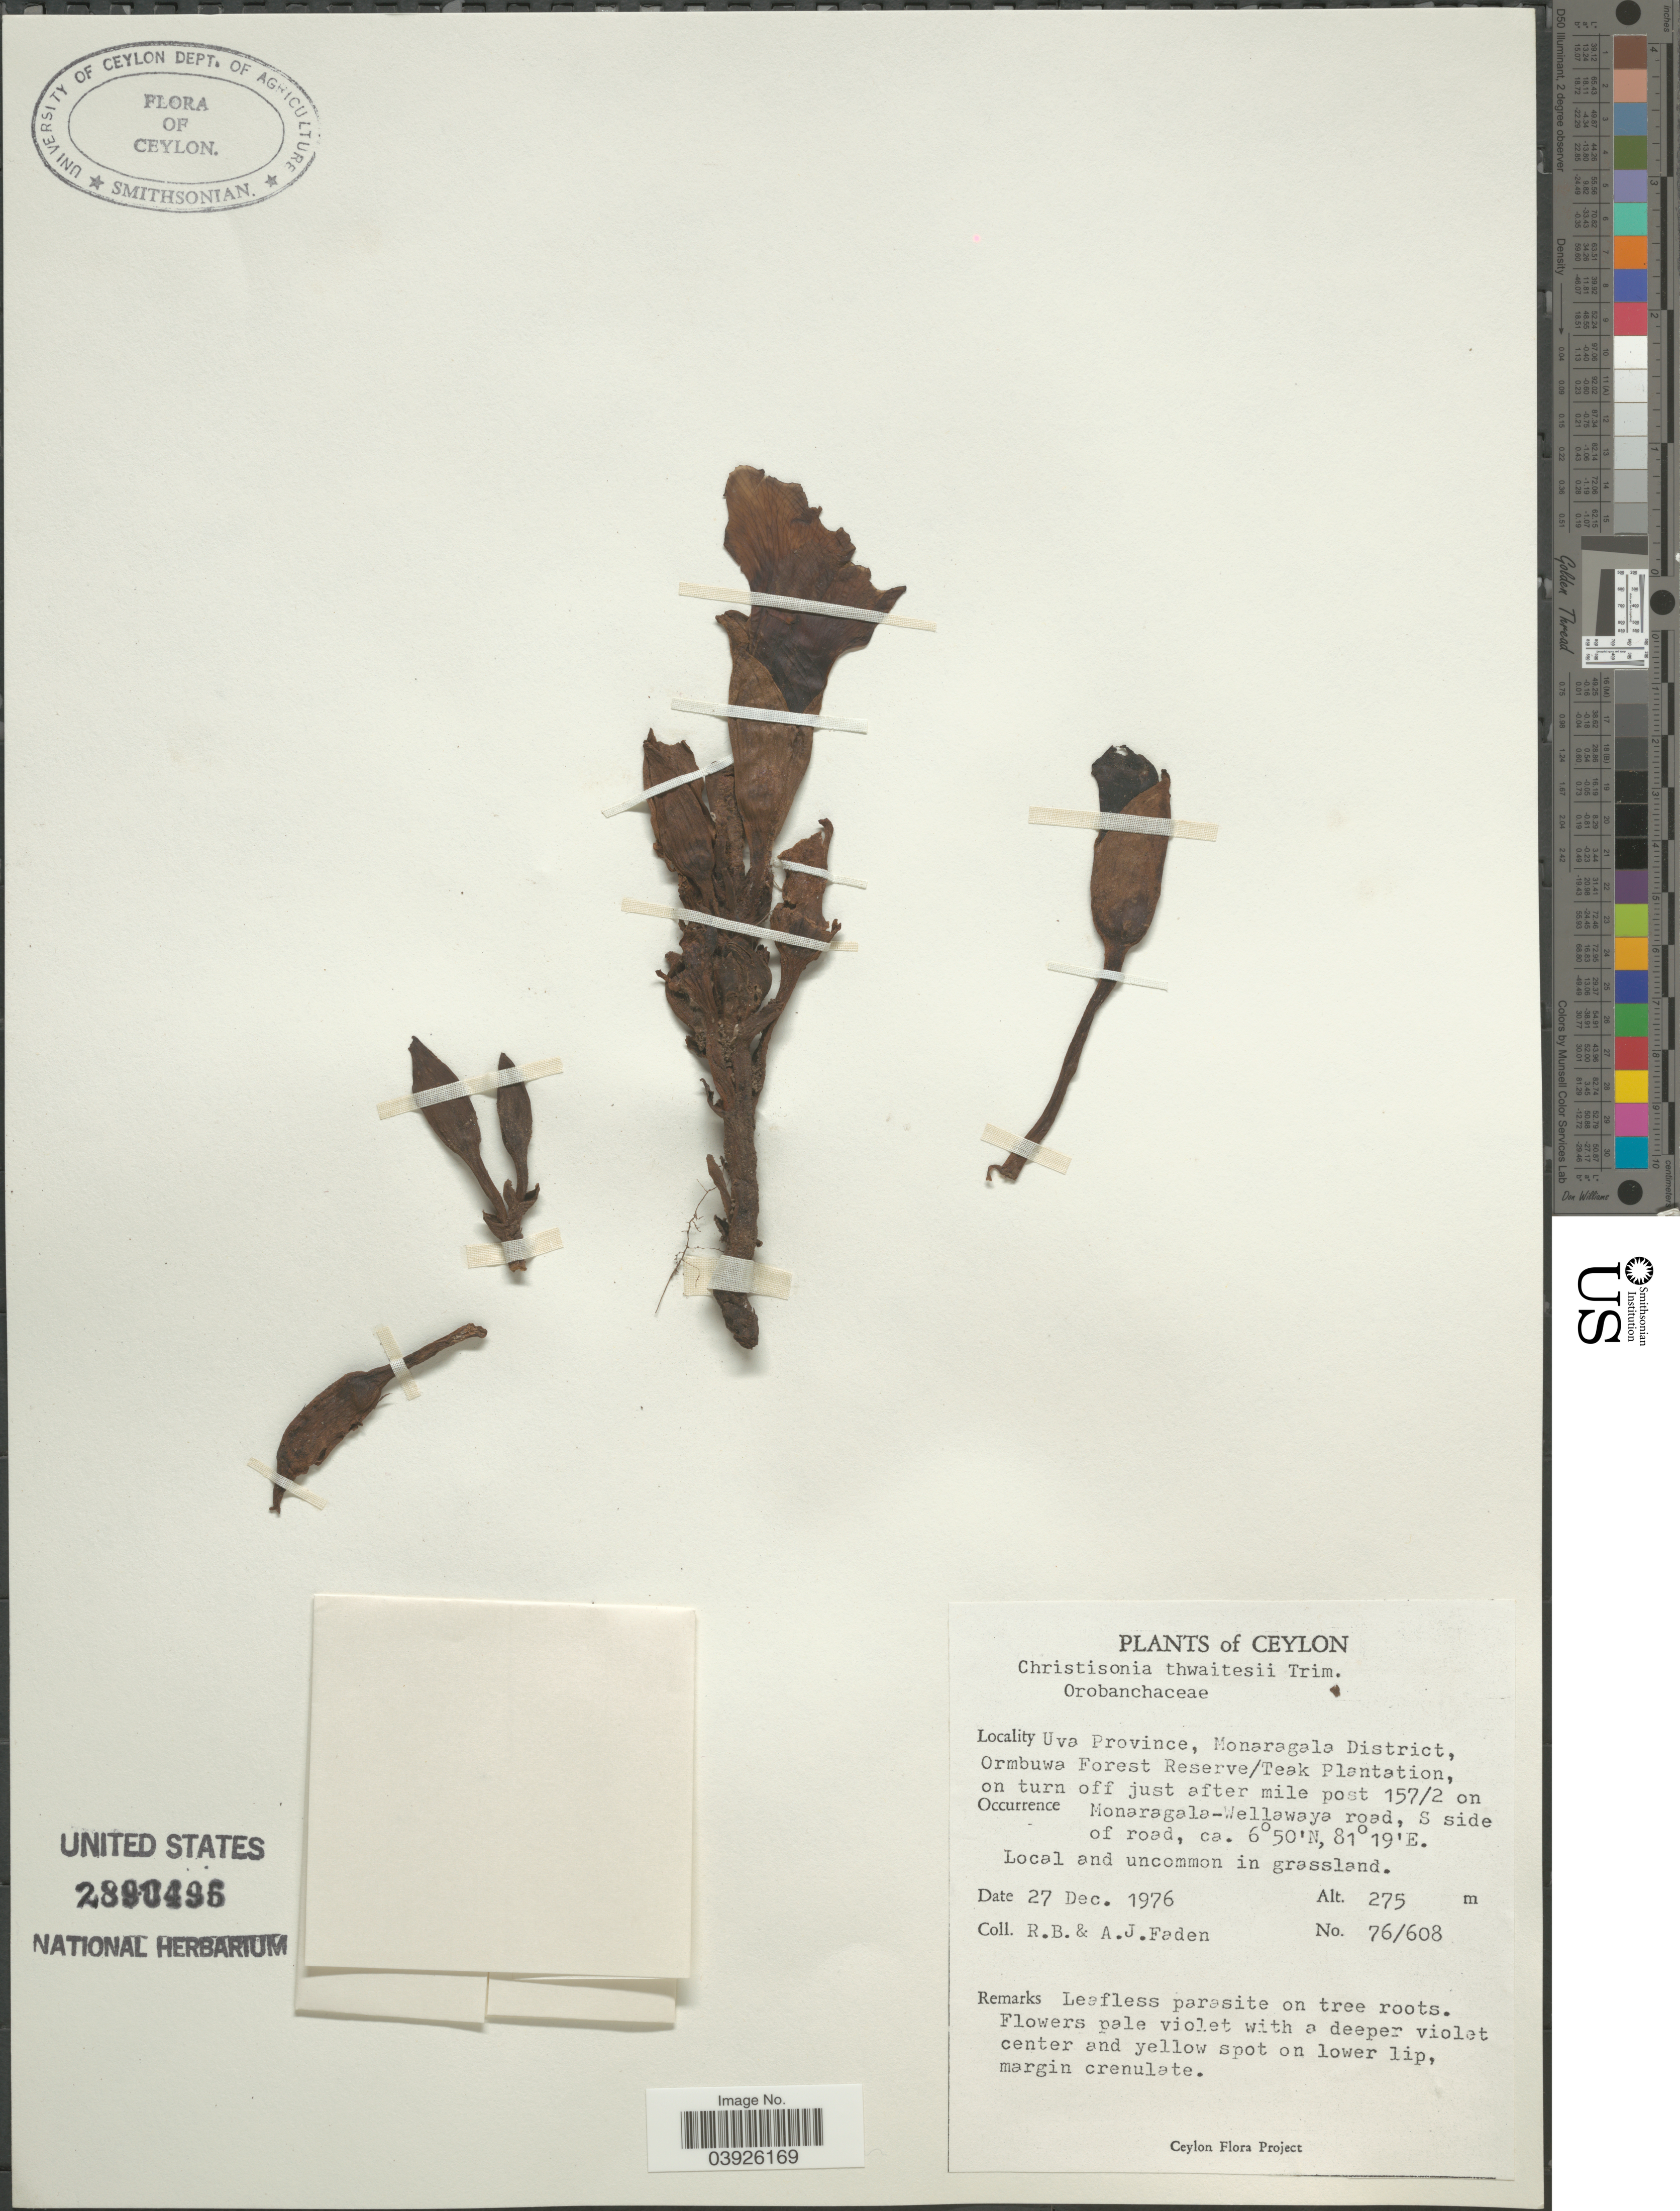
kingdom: Plantae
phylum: Tracheophyta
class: Magnoliopsida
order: Lamiales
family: Orobanchaceae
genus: Christisonia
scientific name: Christisonia thwaitesii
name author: Trimen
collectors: R. B. Faden & A. J. Faden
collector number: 76/608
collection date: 1976-12-27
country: Sri Lanka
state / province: Uva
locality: Ceylon. Monaragala District, Ormbuwa Forest Reserve/ Teak Plantation, on turn off just after mile post 157/2 on Monaragala-Wellawaya road, S side of road.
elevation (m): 275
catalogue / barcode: US 2890496